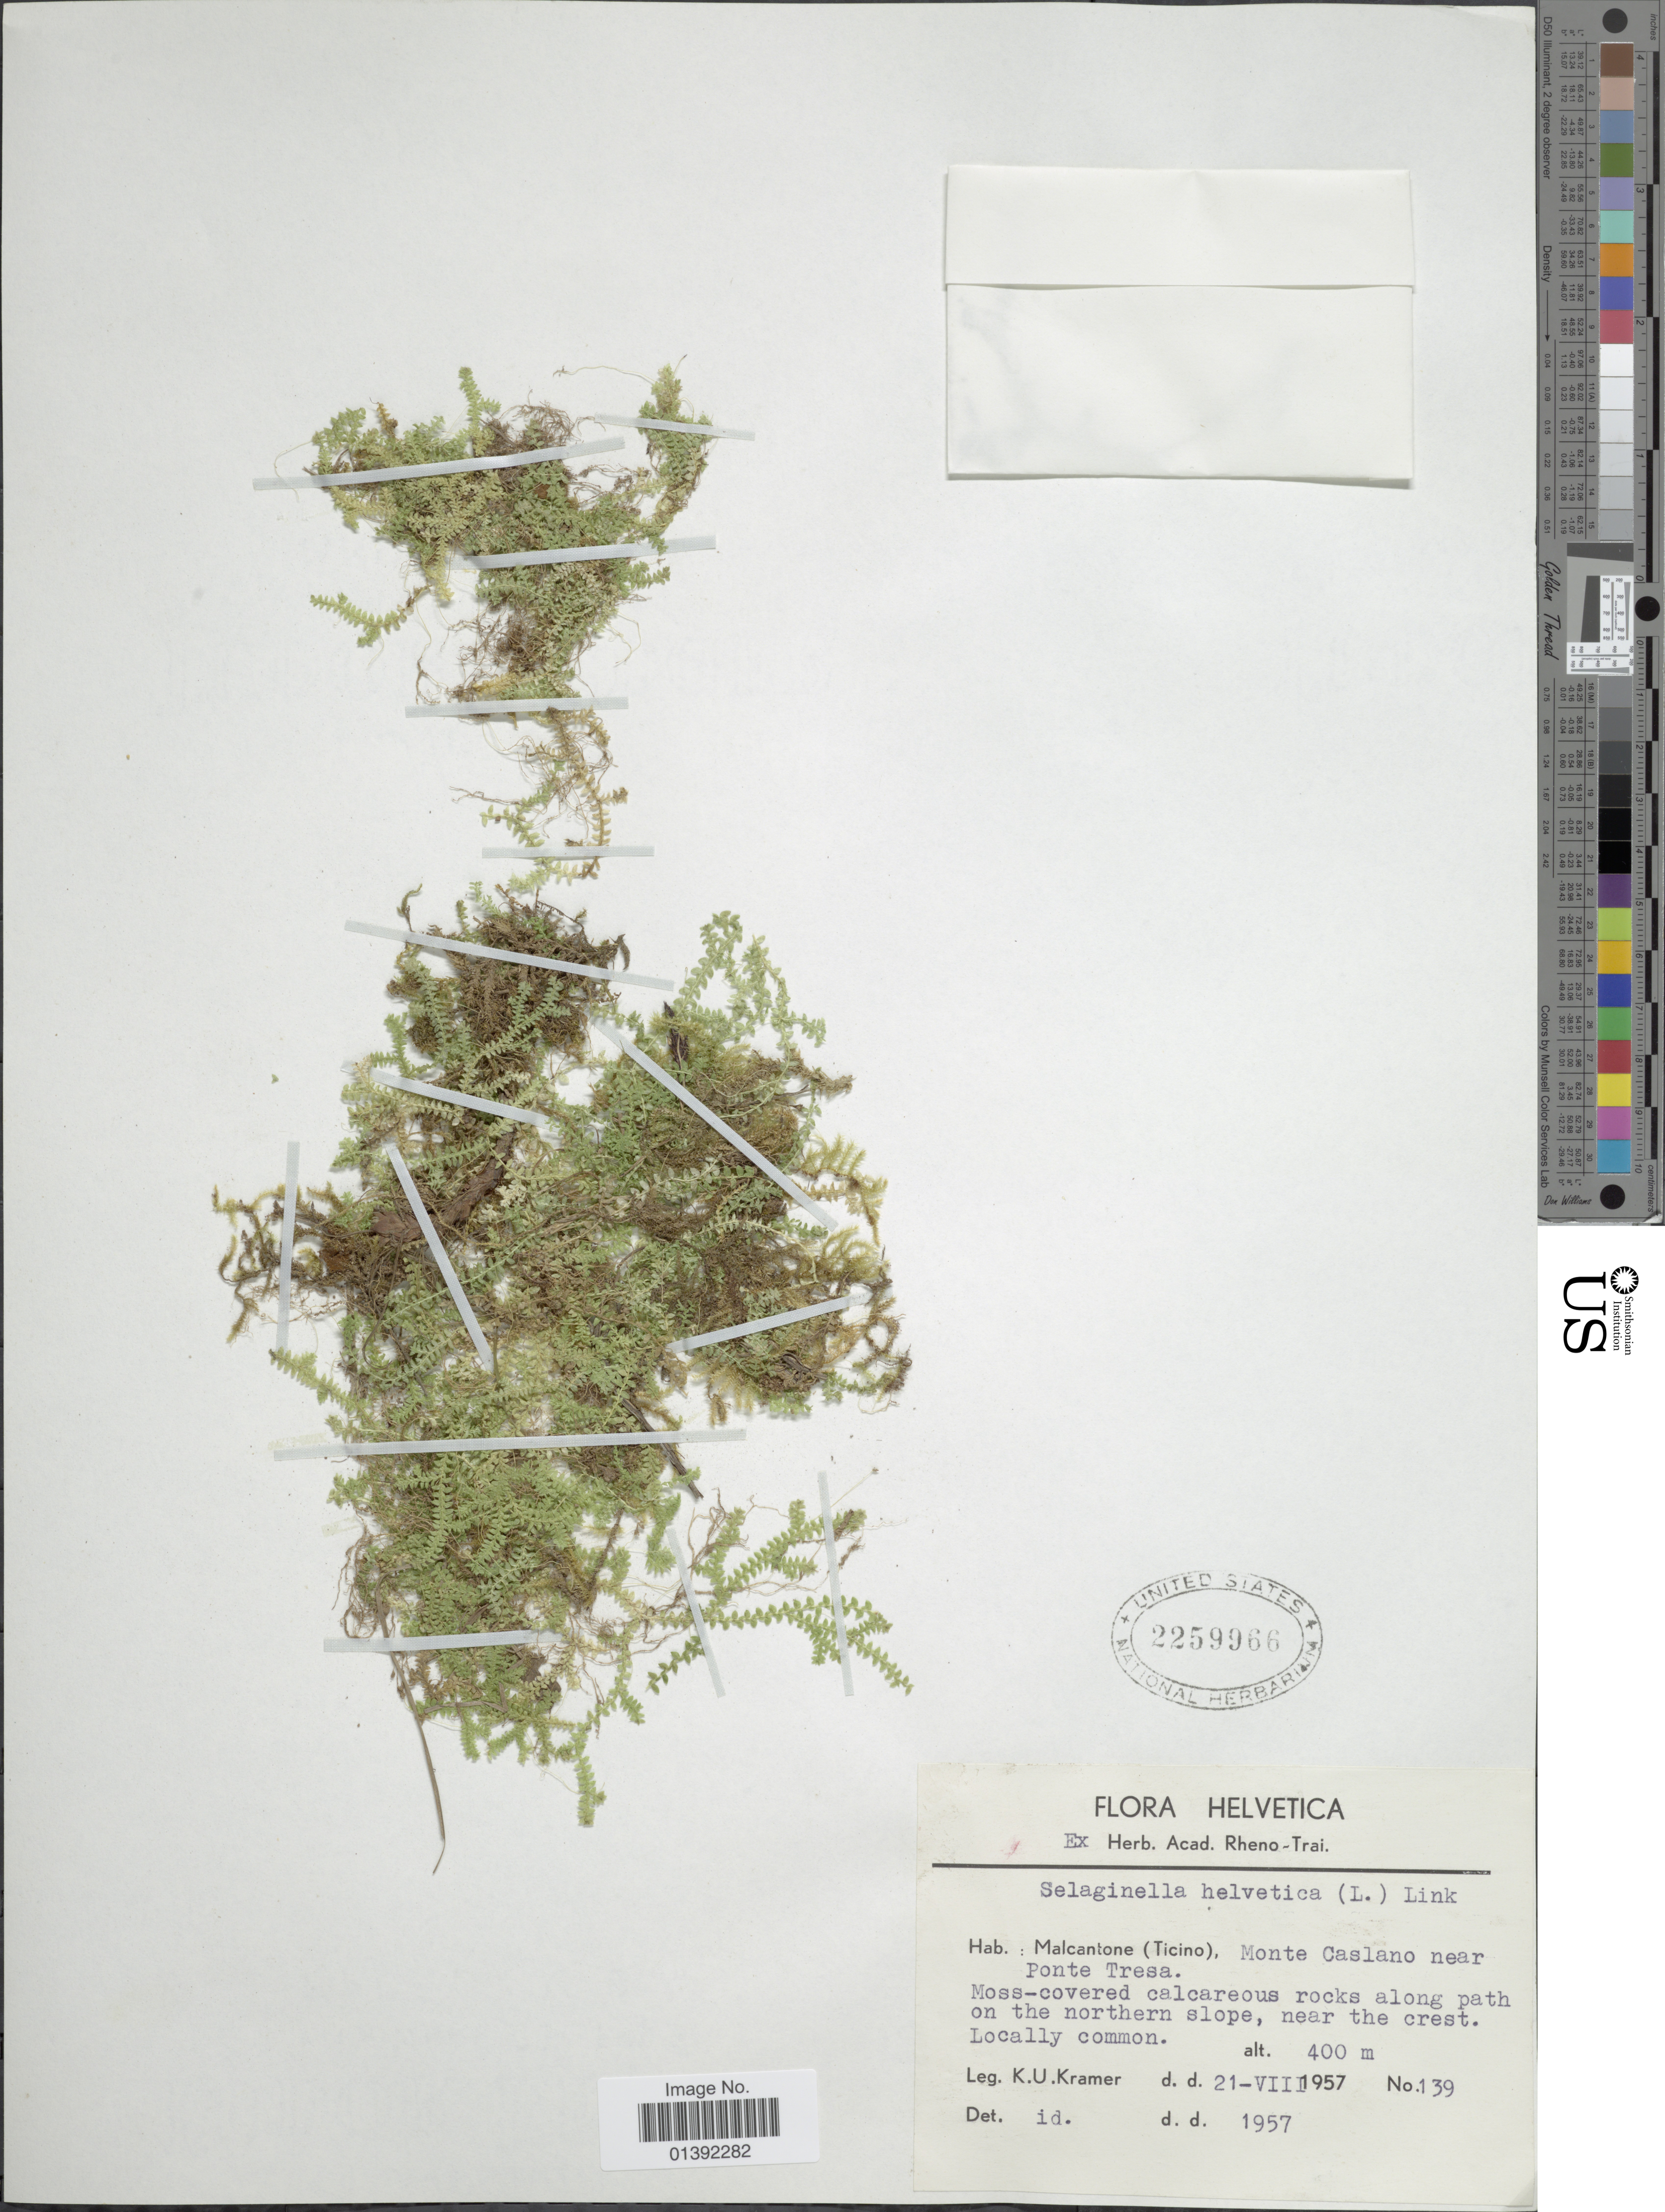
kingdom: Plantae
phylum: Tracheophyta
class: Lycopodiopsida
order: Selaginellales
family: Selaginellaceae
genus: Selaginella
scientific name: Selaginella helvetica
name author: (L.) Spring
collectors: K. U. Kramer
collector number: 139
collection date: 1957-08-21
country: Switzerland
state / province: Ticino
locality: Helvetica, Malcantone, Monte Caslano near Ponte Tresa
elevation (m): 400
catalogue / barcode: US 2259966